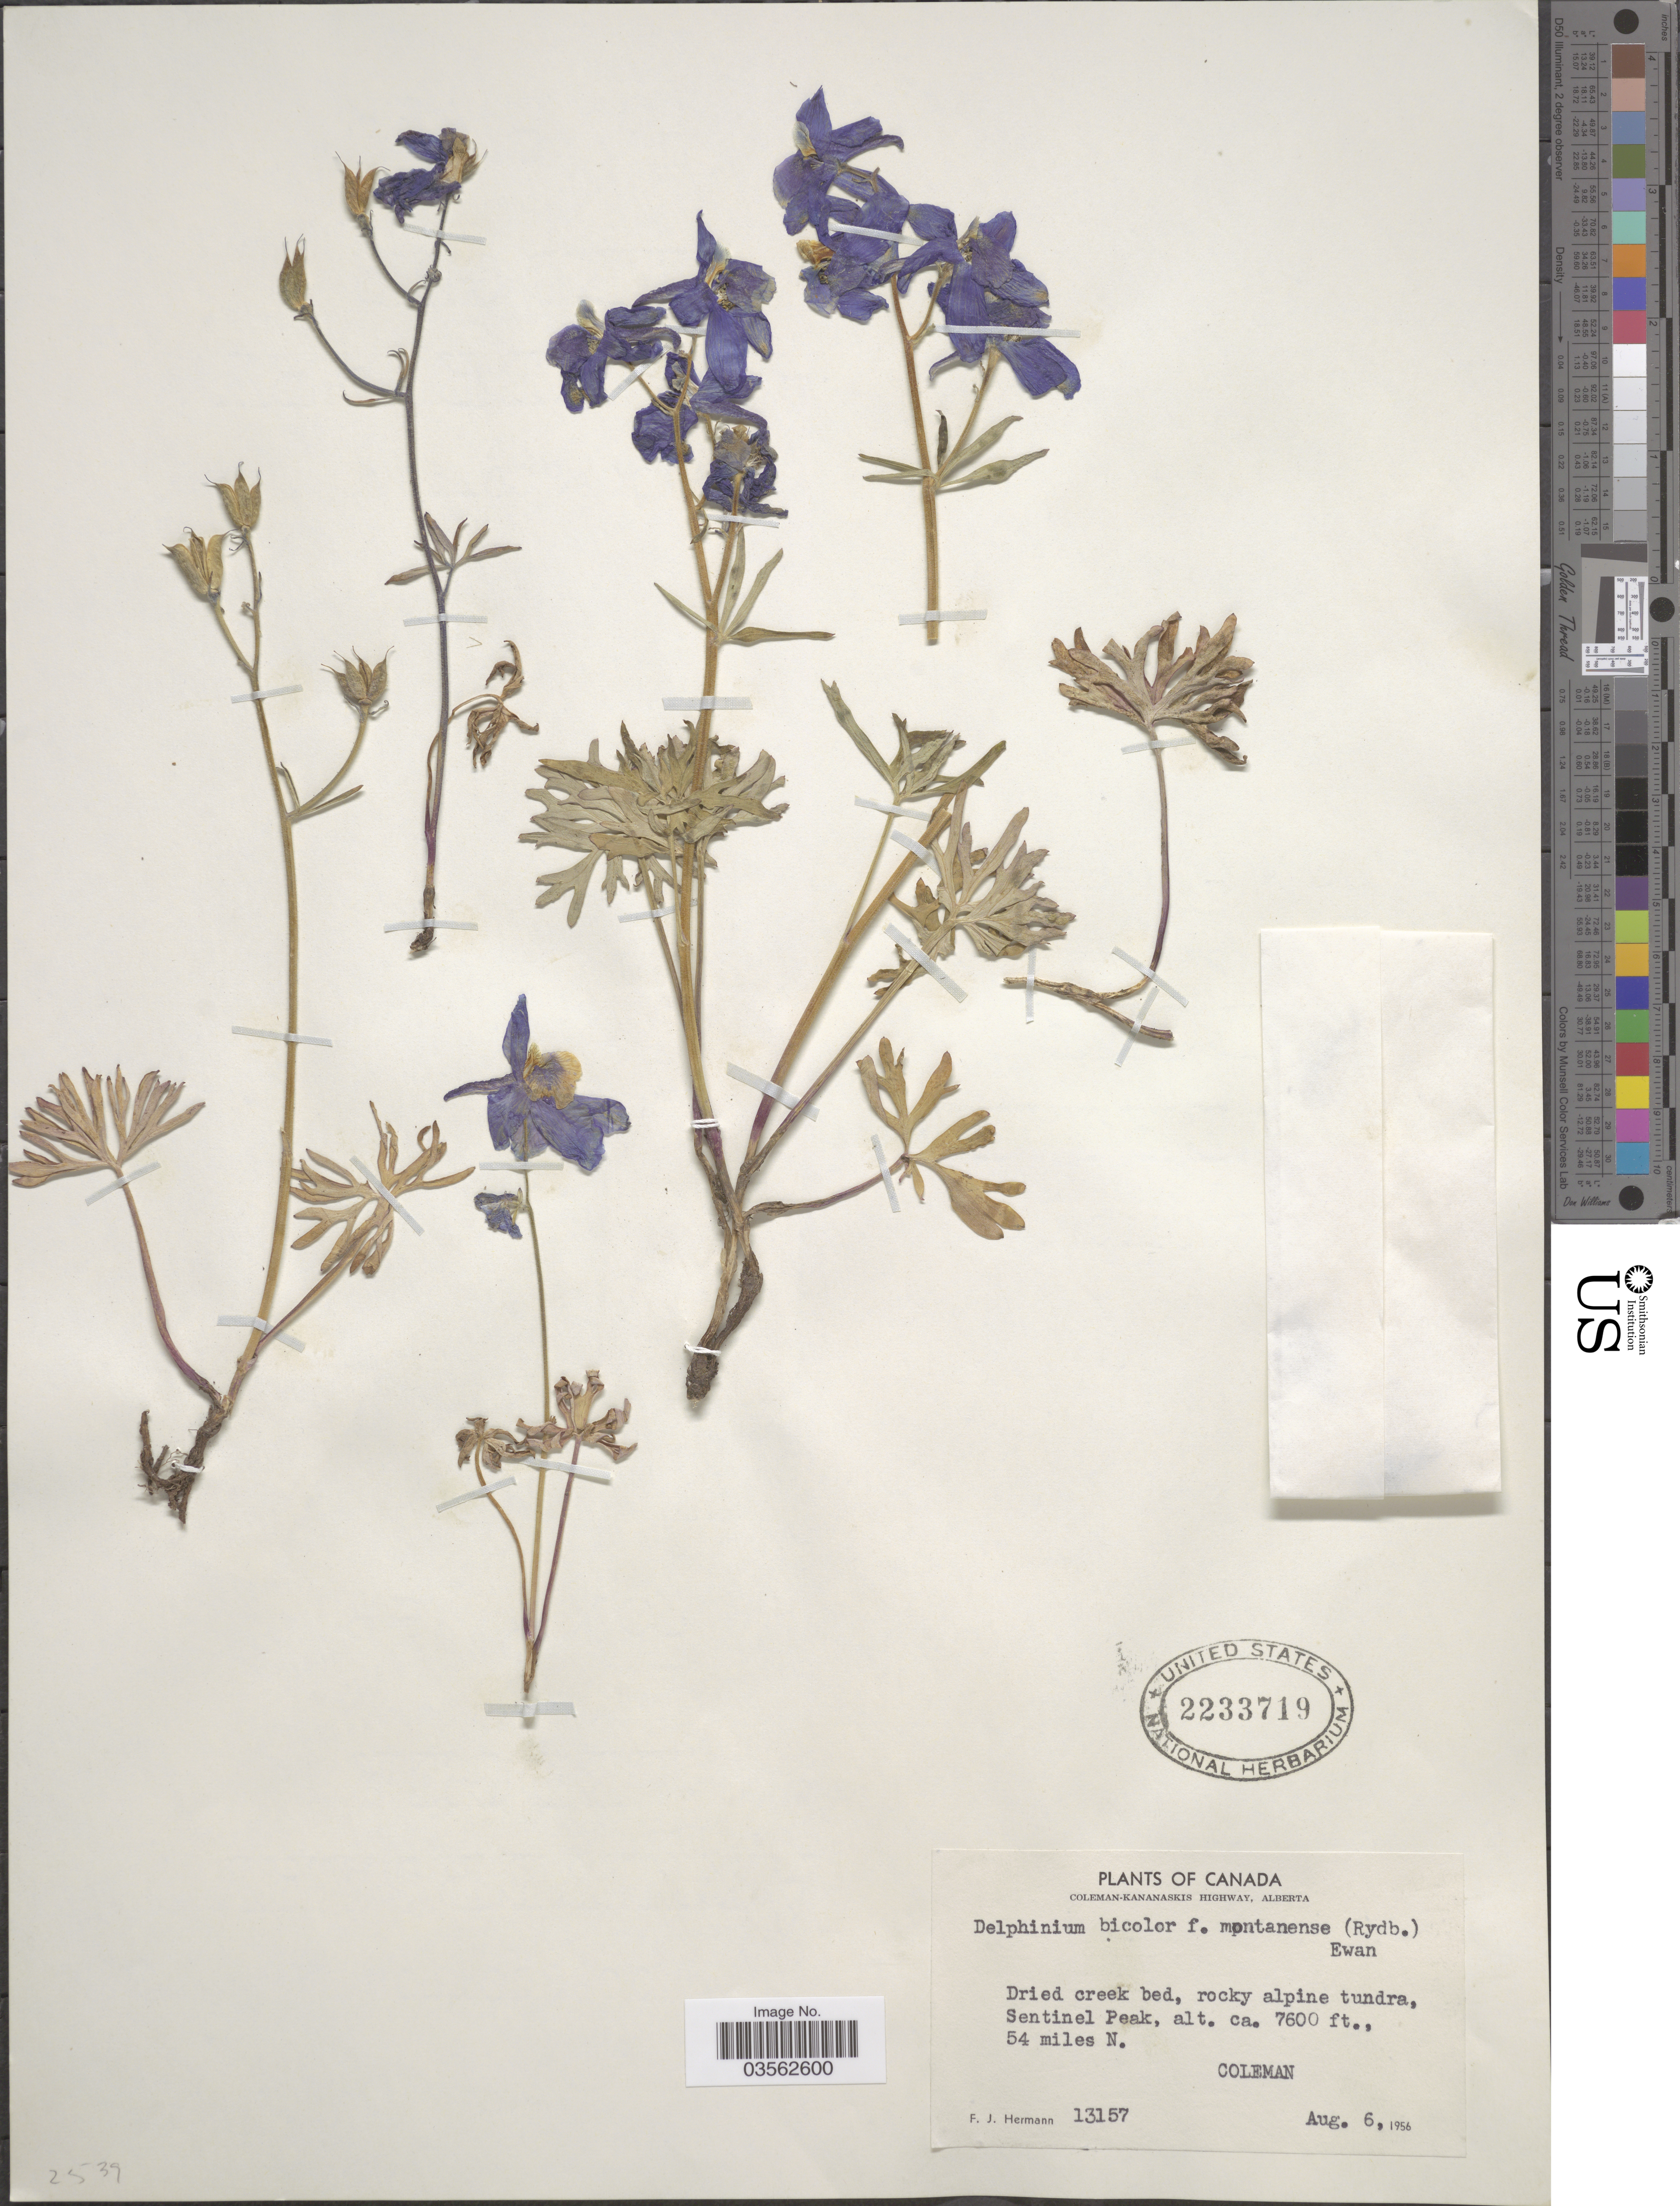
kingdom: Plantae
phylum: Tracheophyta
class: Magnoliopsida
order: Ranunculales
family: Ranunculaceae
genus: Delphinium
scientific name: Delphinium bicolor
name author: Nutt.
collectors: F. J. Hermann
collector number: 13157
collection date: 1956-08-06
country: Canada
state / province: Alberta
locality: Coleman-Kananaskis Highway. Sentinel Peak, 54 miles N. Coleman.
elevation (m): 2316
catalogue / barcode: US 2233719